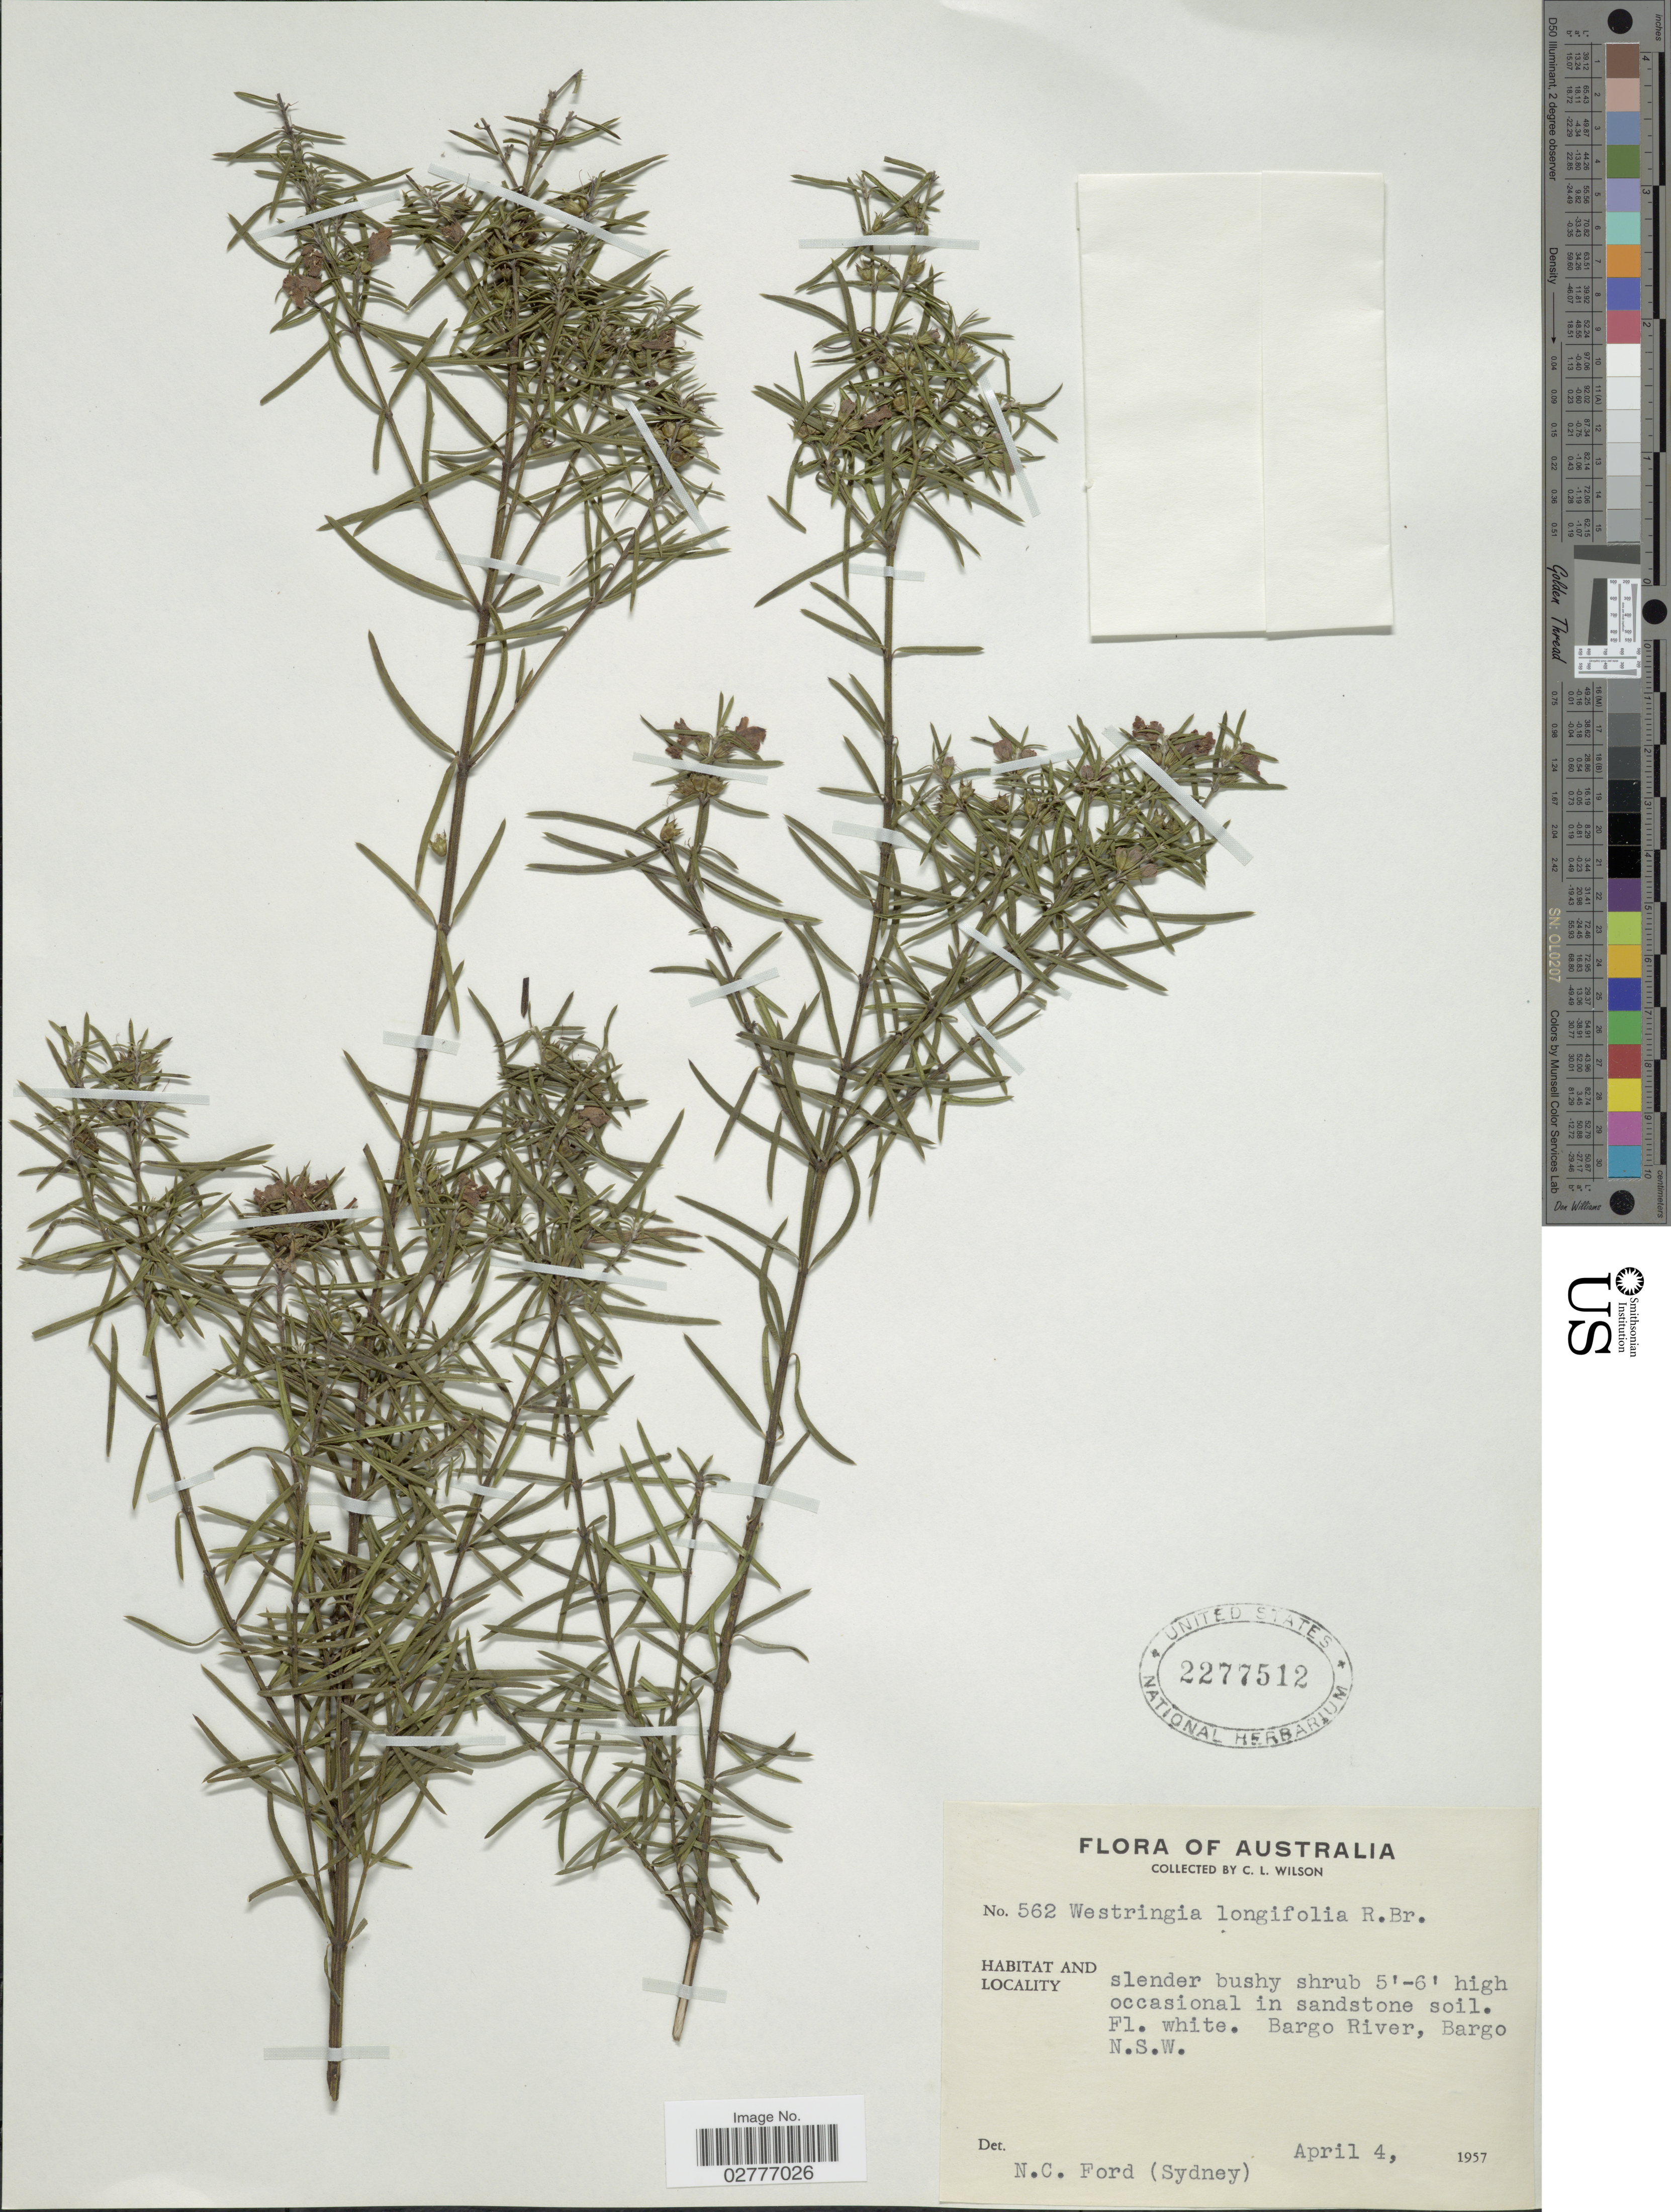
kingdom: Plantae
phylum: Tracheophyta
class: Magnoliopsida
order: Lamiales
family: Lamiaceae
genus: Westringia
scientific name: Westringia longifolia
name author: R. Br.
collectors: C. L. Wilson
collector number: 562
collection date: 1957-04-04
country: Australia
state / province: New South Wales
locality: Bargo River, Bargo N.S.W.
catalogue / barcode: US 2277512